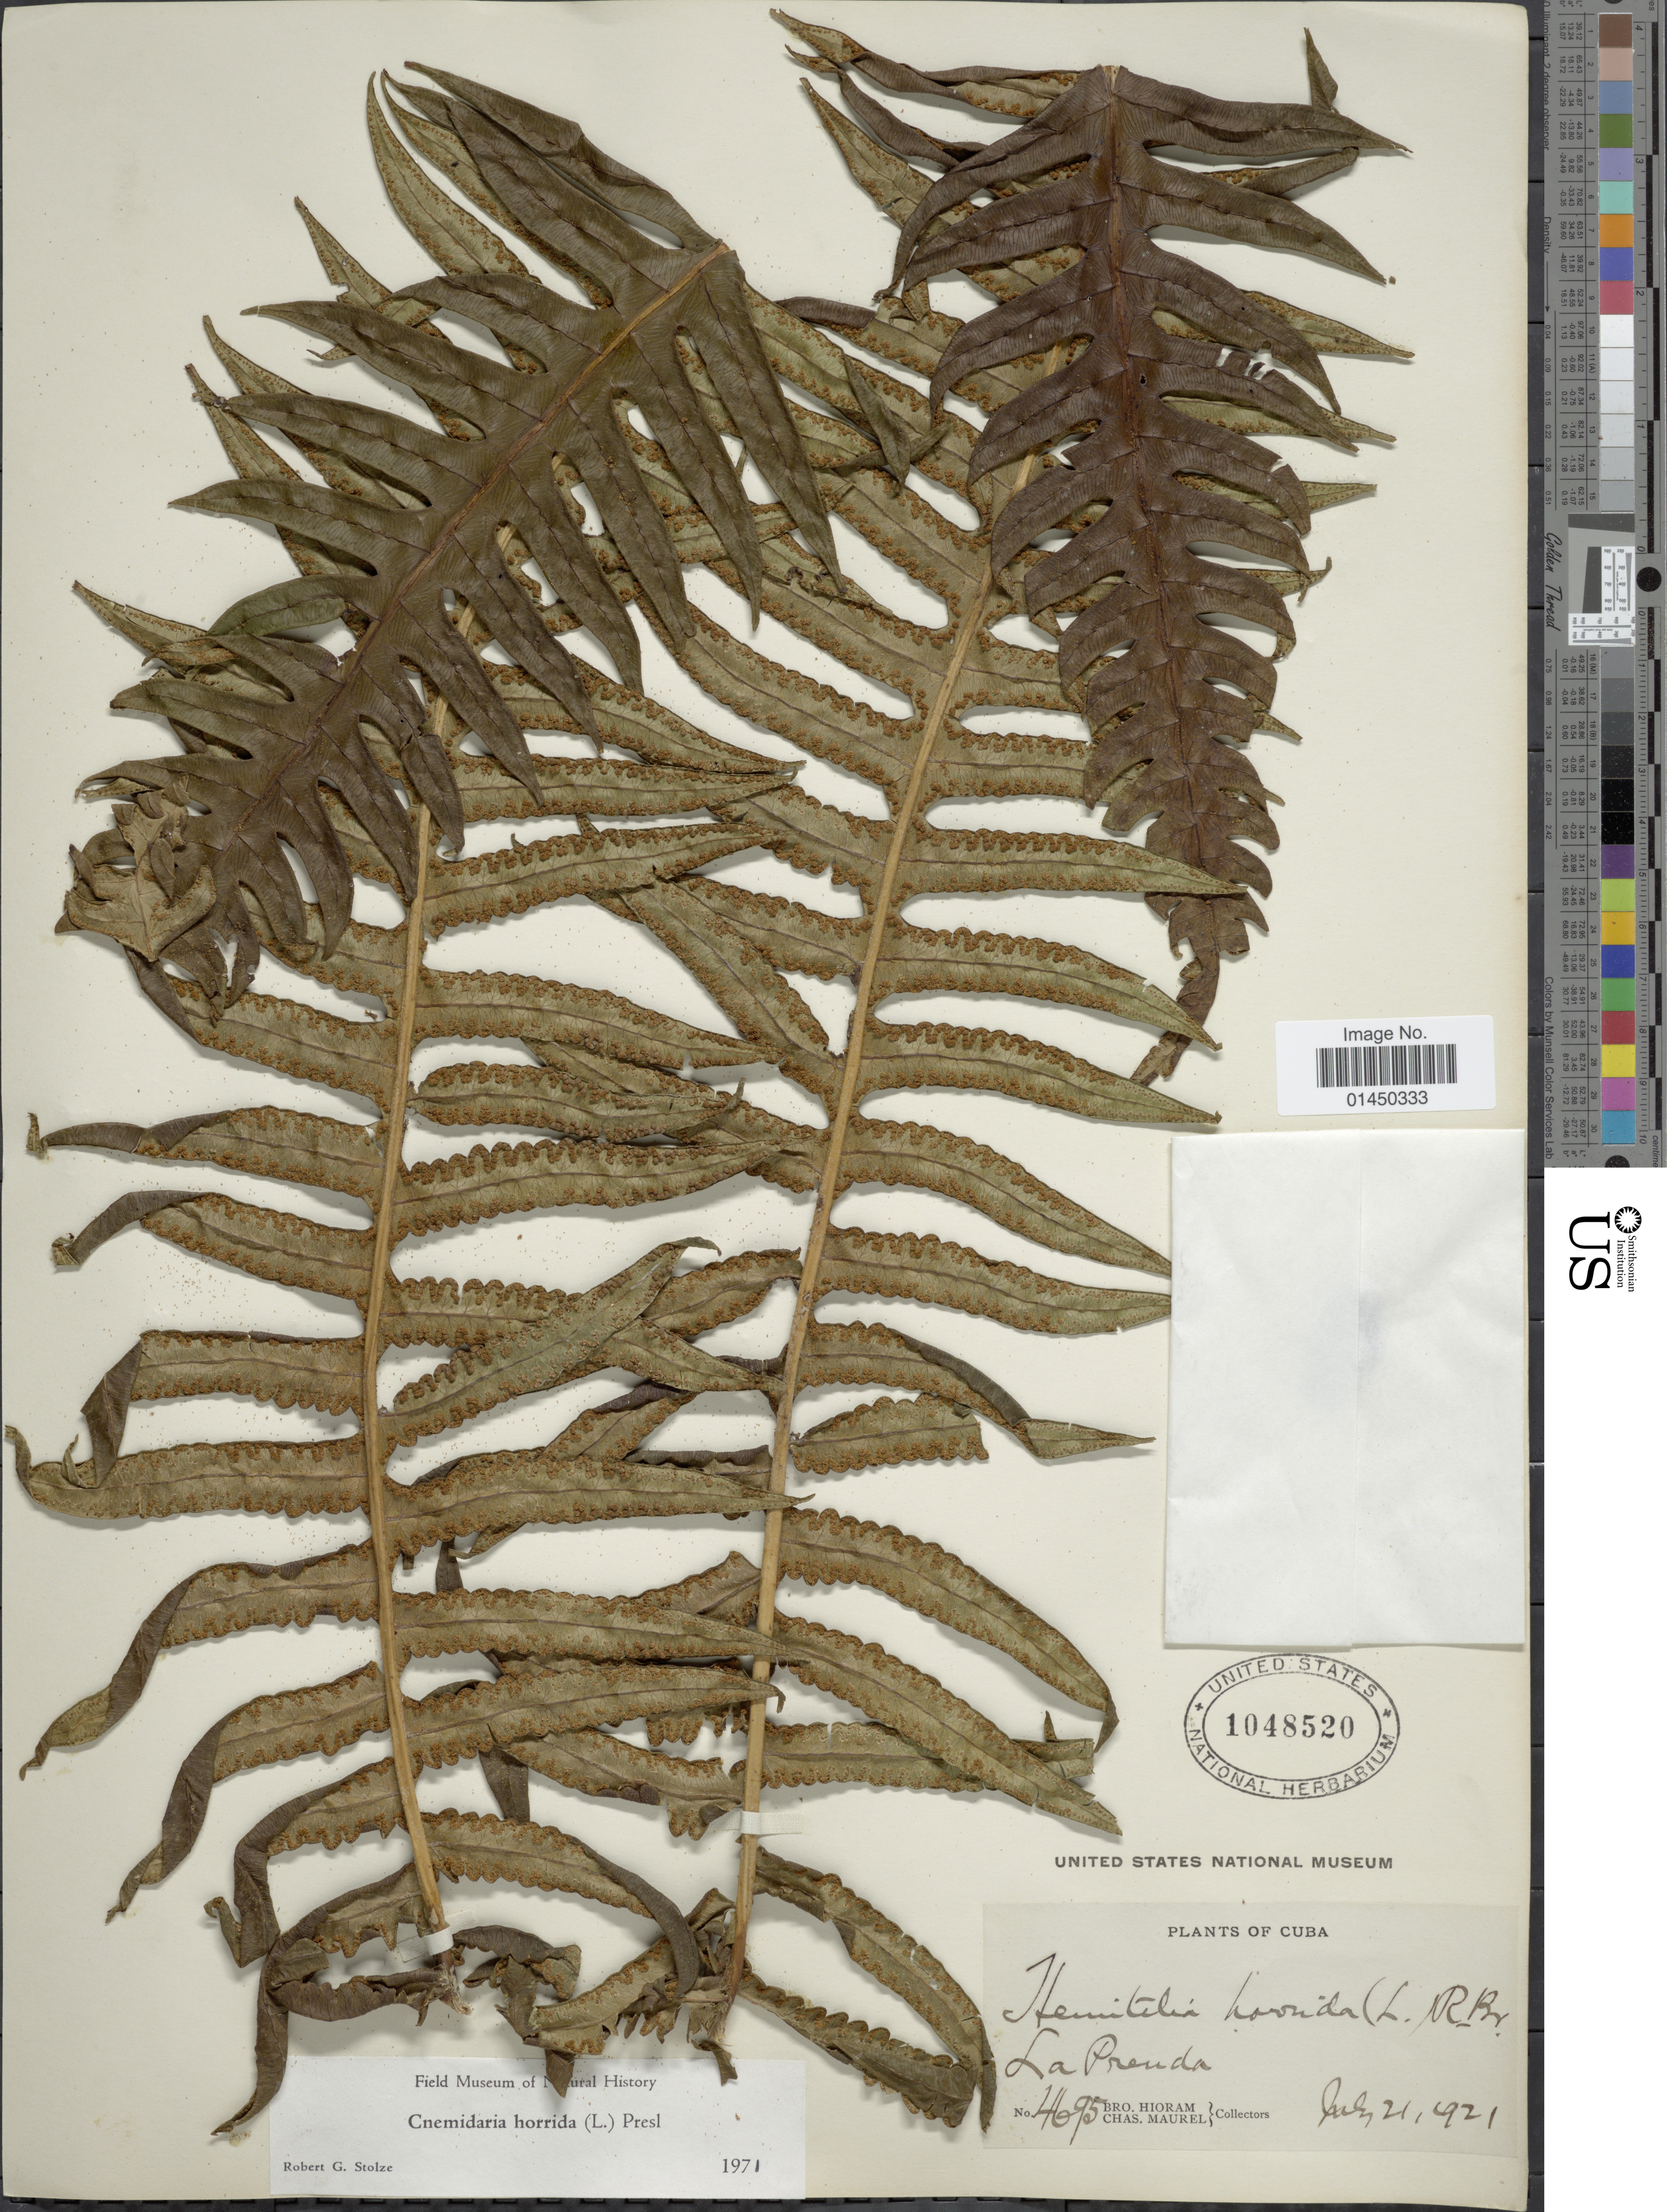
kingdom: Plantae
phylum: Tracheophyta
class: Polypodiopsida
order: Cyatheales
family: Cyatheaceae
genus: Cyathea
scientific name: Cyathea horrida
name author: (L.) Sm.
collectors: Bro. Hioram & C. Maurel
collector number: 4695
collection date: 1921-07-21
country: Cuba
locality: La Prenda.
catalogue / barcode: US 1048520